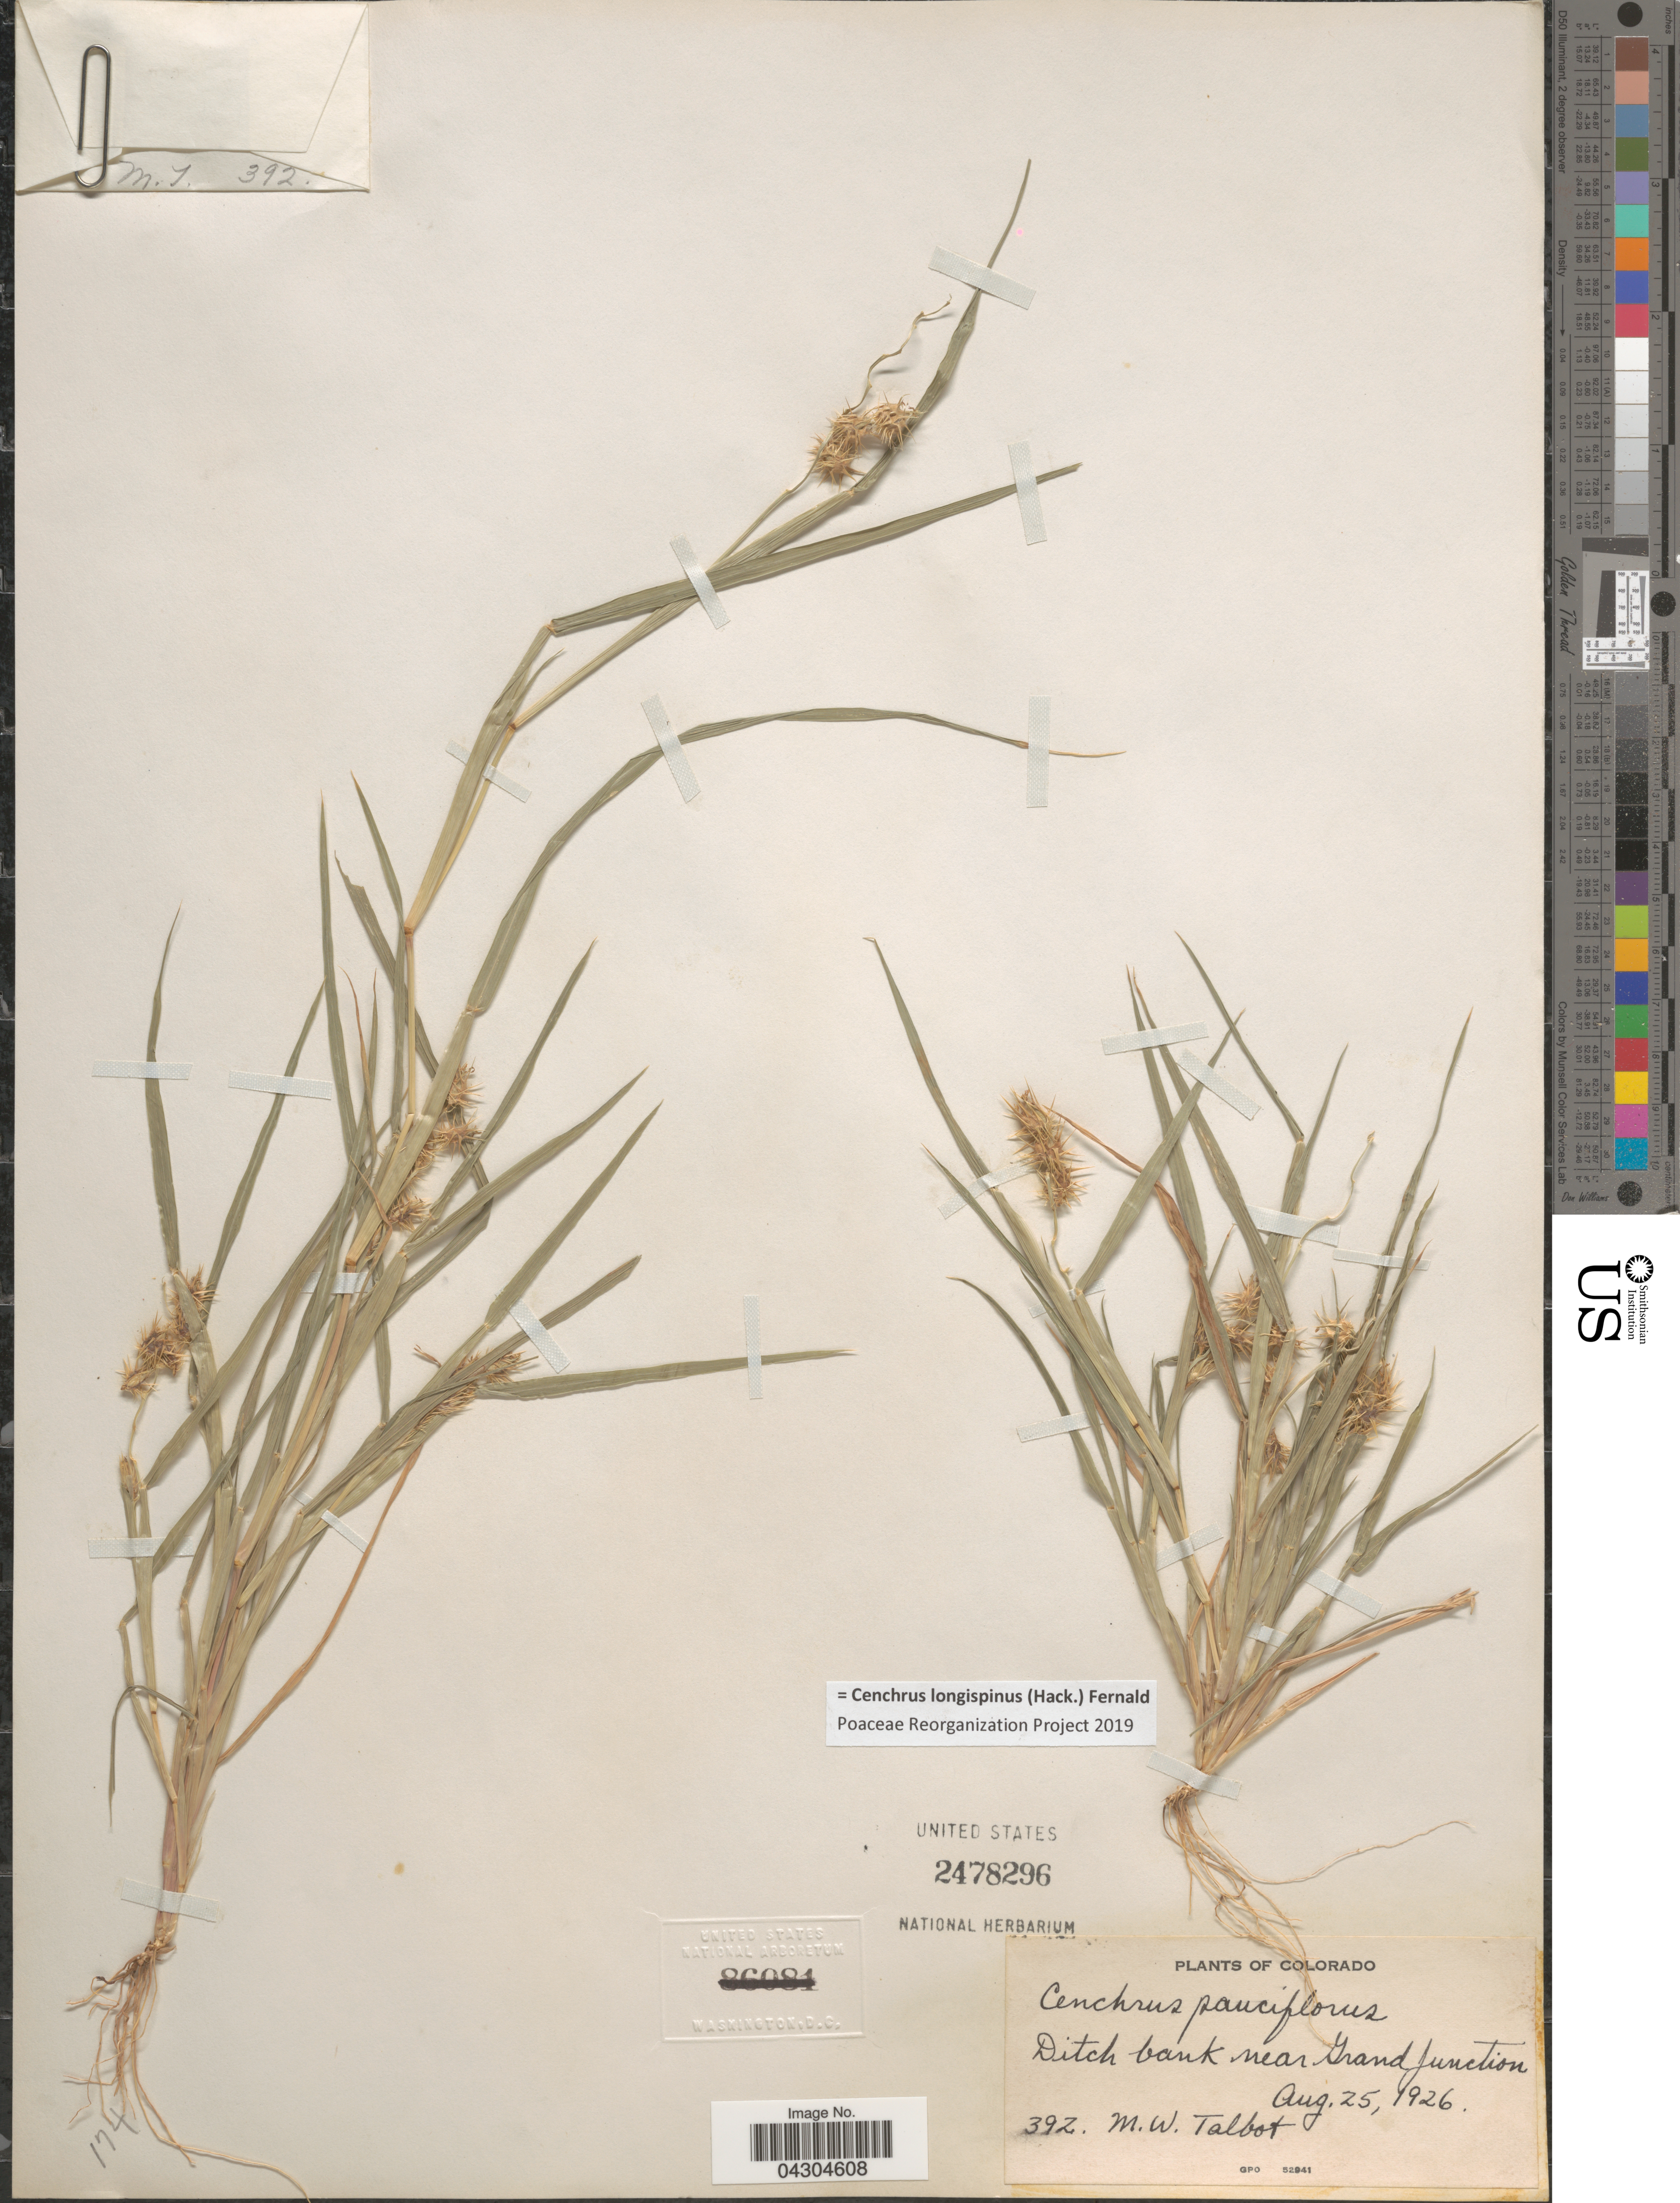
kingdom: Plantae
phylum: Tracheophyta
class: Liliopsida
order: Poales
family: Poaceae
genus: Cenchrus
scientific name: Cenchrus longispinus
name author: (Hack.) Fernald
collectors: M. Talbot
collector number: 392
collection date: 1926-08-25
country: United States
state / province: Colorado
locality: Ditch bank near Grand Junction.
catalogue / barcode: US 2478296